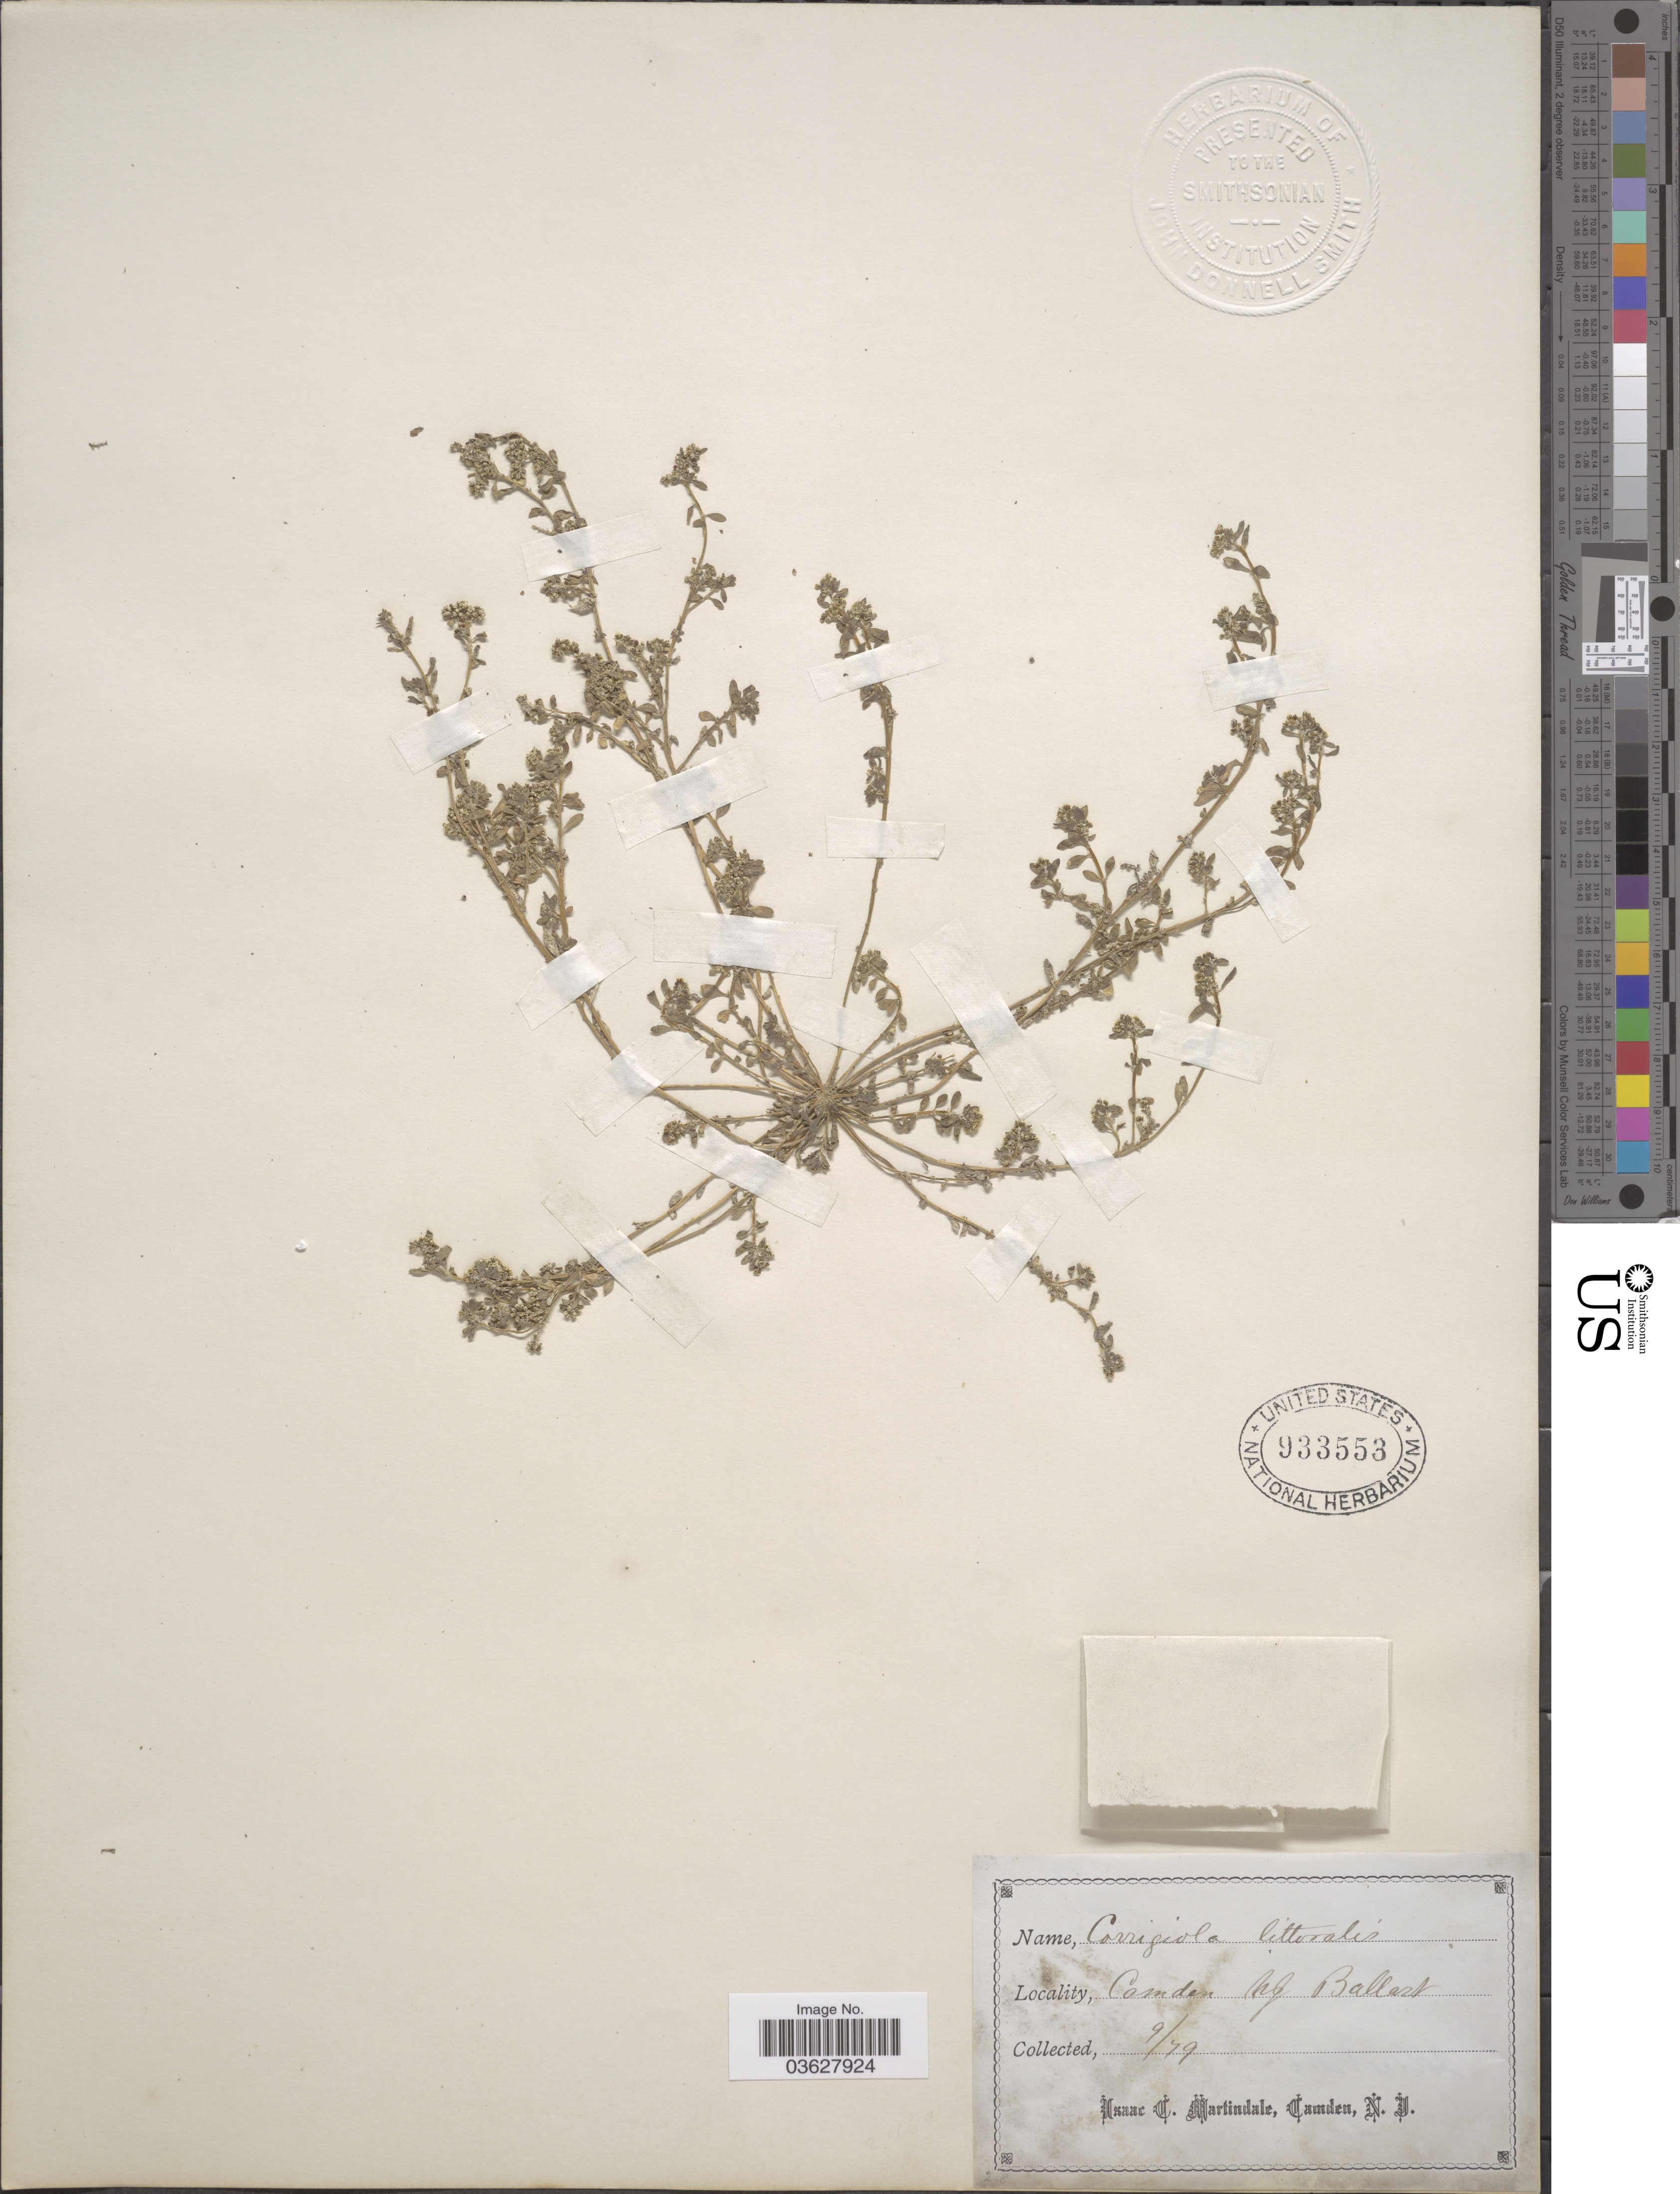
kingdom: Plantae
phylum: Tracheophyta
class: Magnoliopsida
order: Caryophyllales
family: Caryophyllaceae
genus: Corrigiola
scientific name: Corrigiola litoralis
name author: L.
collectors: I. C. Martindale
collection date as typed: Transcribed d/m/y: /9/79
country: United States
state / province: New Jersey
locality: Camden, Ballast.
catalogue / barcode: US 933553